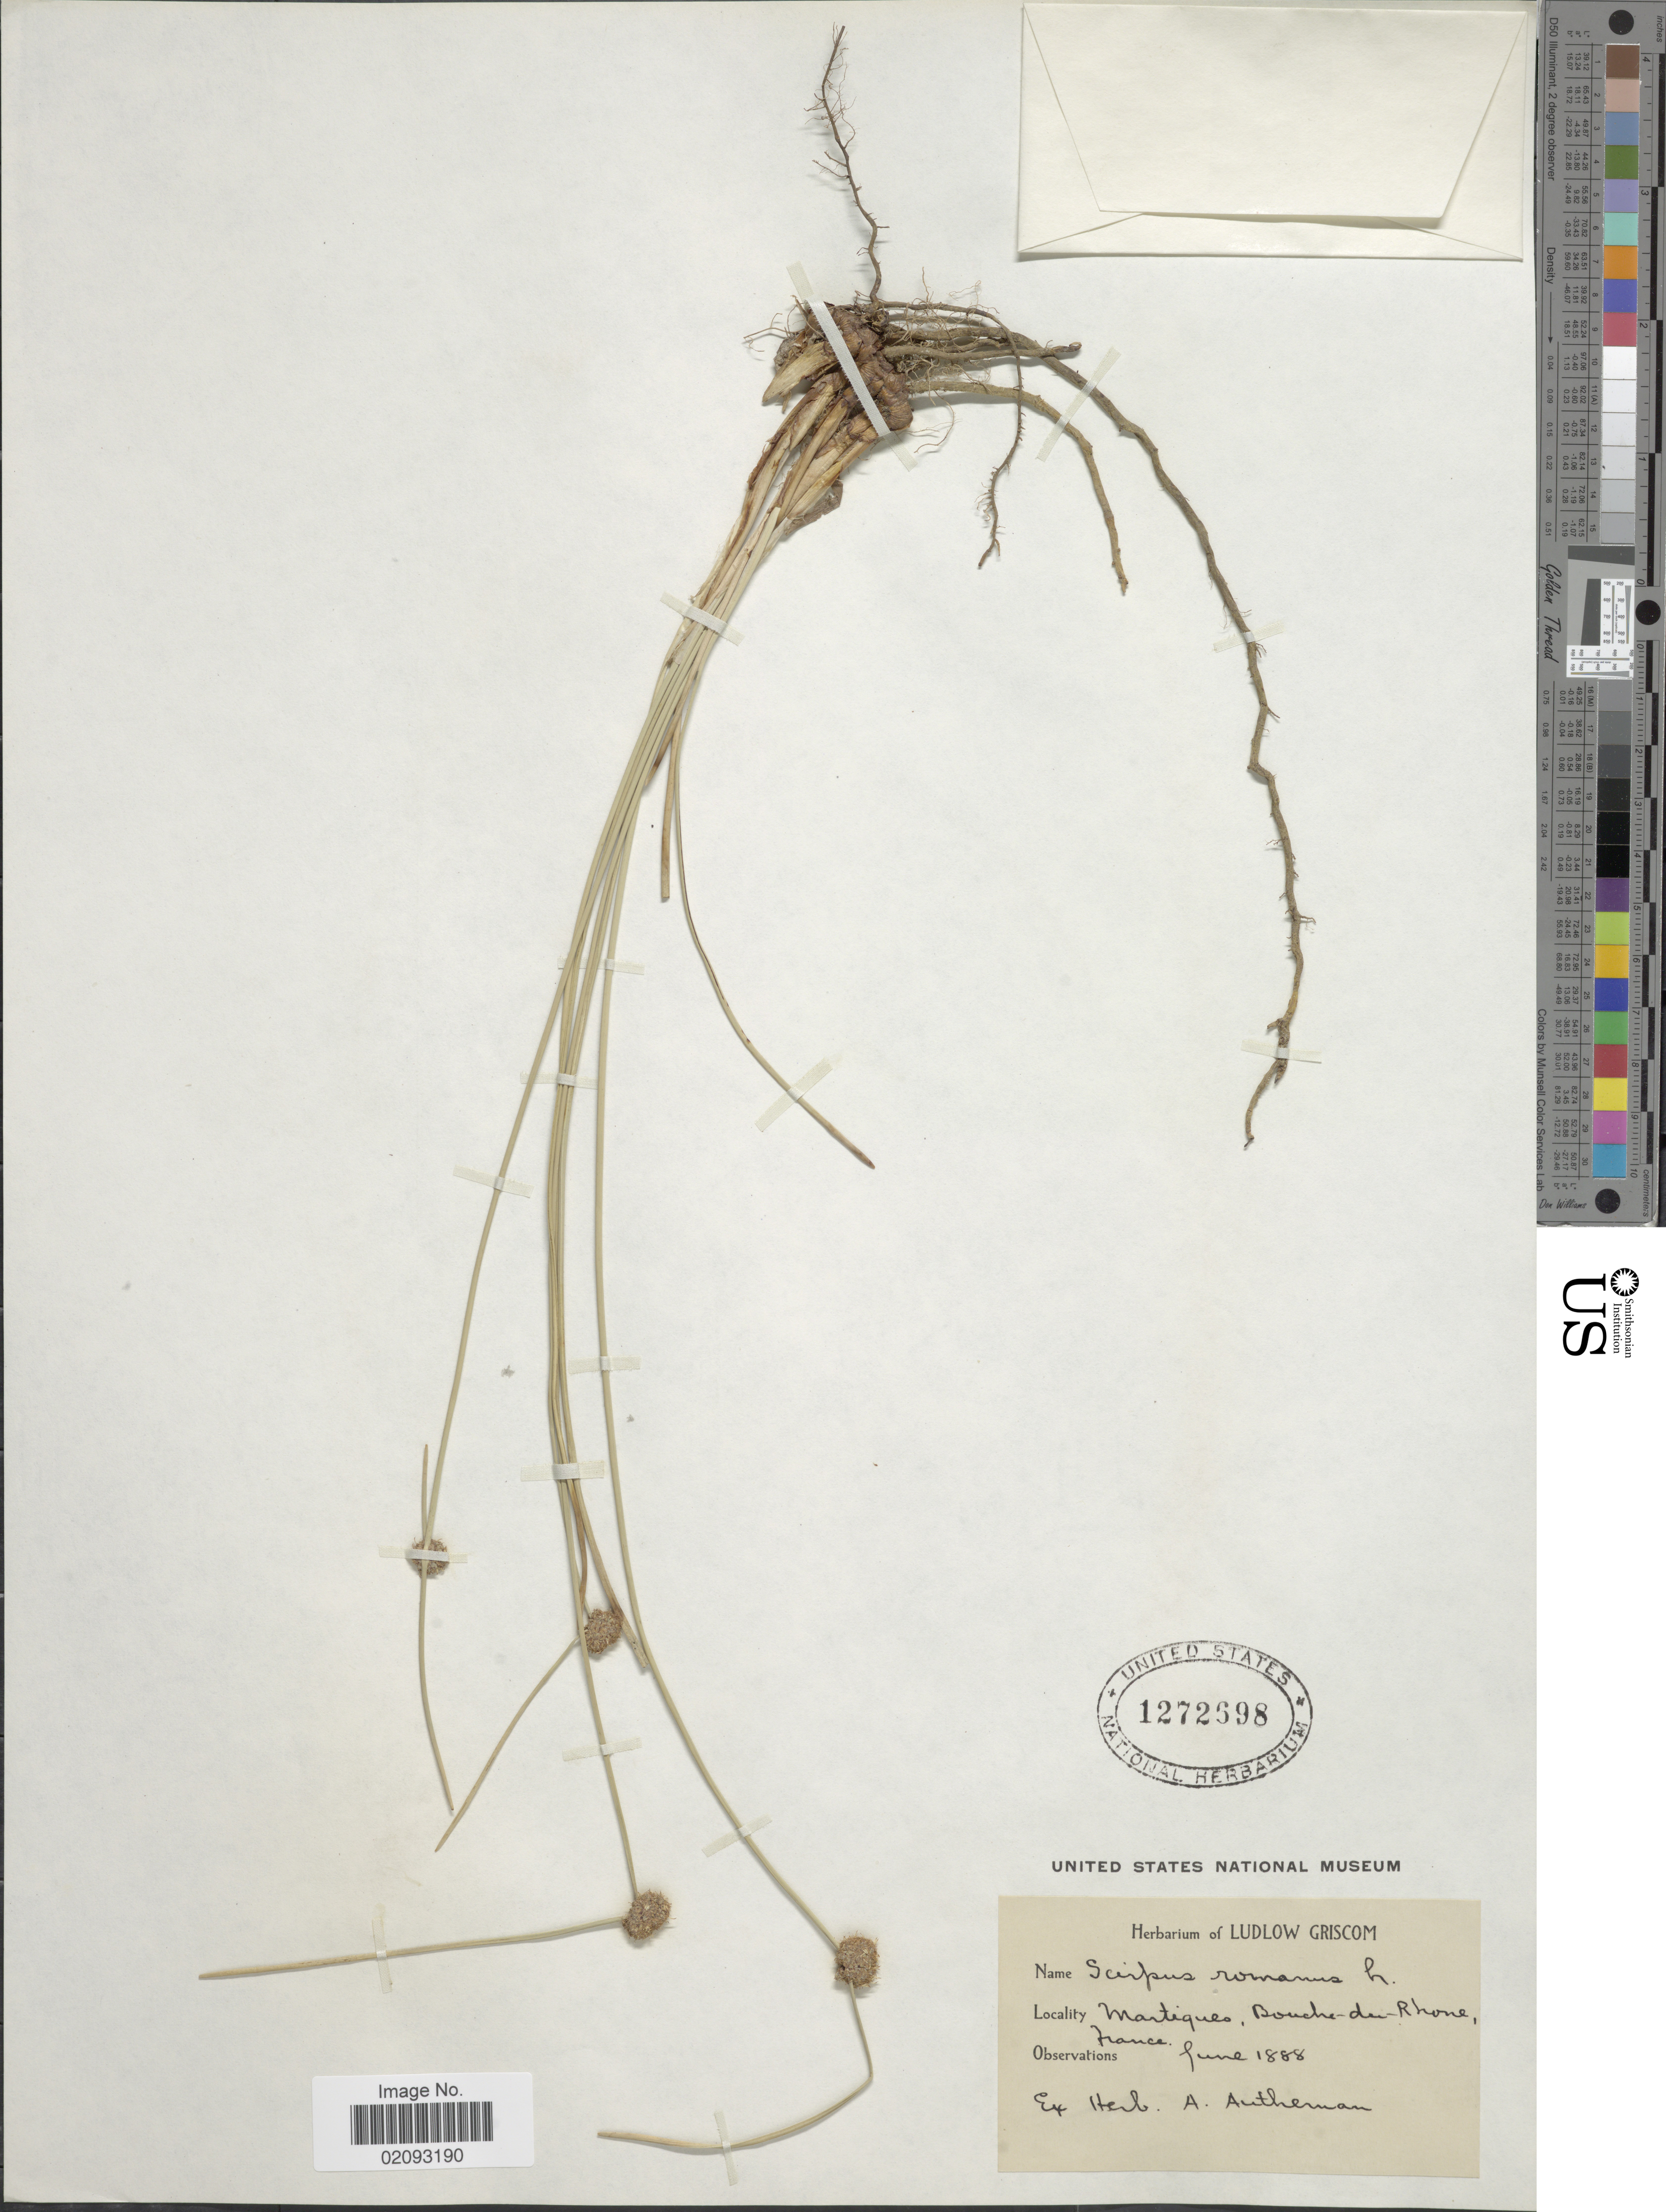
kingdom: Plantae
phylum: Tracheophyta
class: Liliopsida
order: Poales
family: Cyperaceae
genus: Scirpoides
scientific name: Scirpoides holoschoenus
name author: (L.) Soják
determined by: Strong, M. T., (US), Smithsonian Institution - National Museum of Natural History (UNITED STATES)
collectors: ex herb. Alphse. Autheman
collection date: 1888-06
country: France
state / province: Auvergne-Rhône-Alpes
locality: Martiques, Bouche-du-Rhone [interpreted]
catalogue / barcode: US 1272698